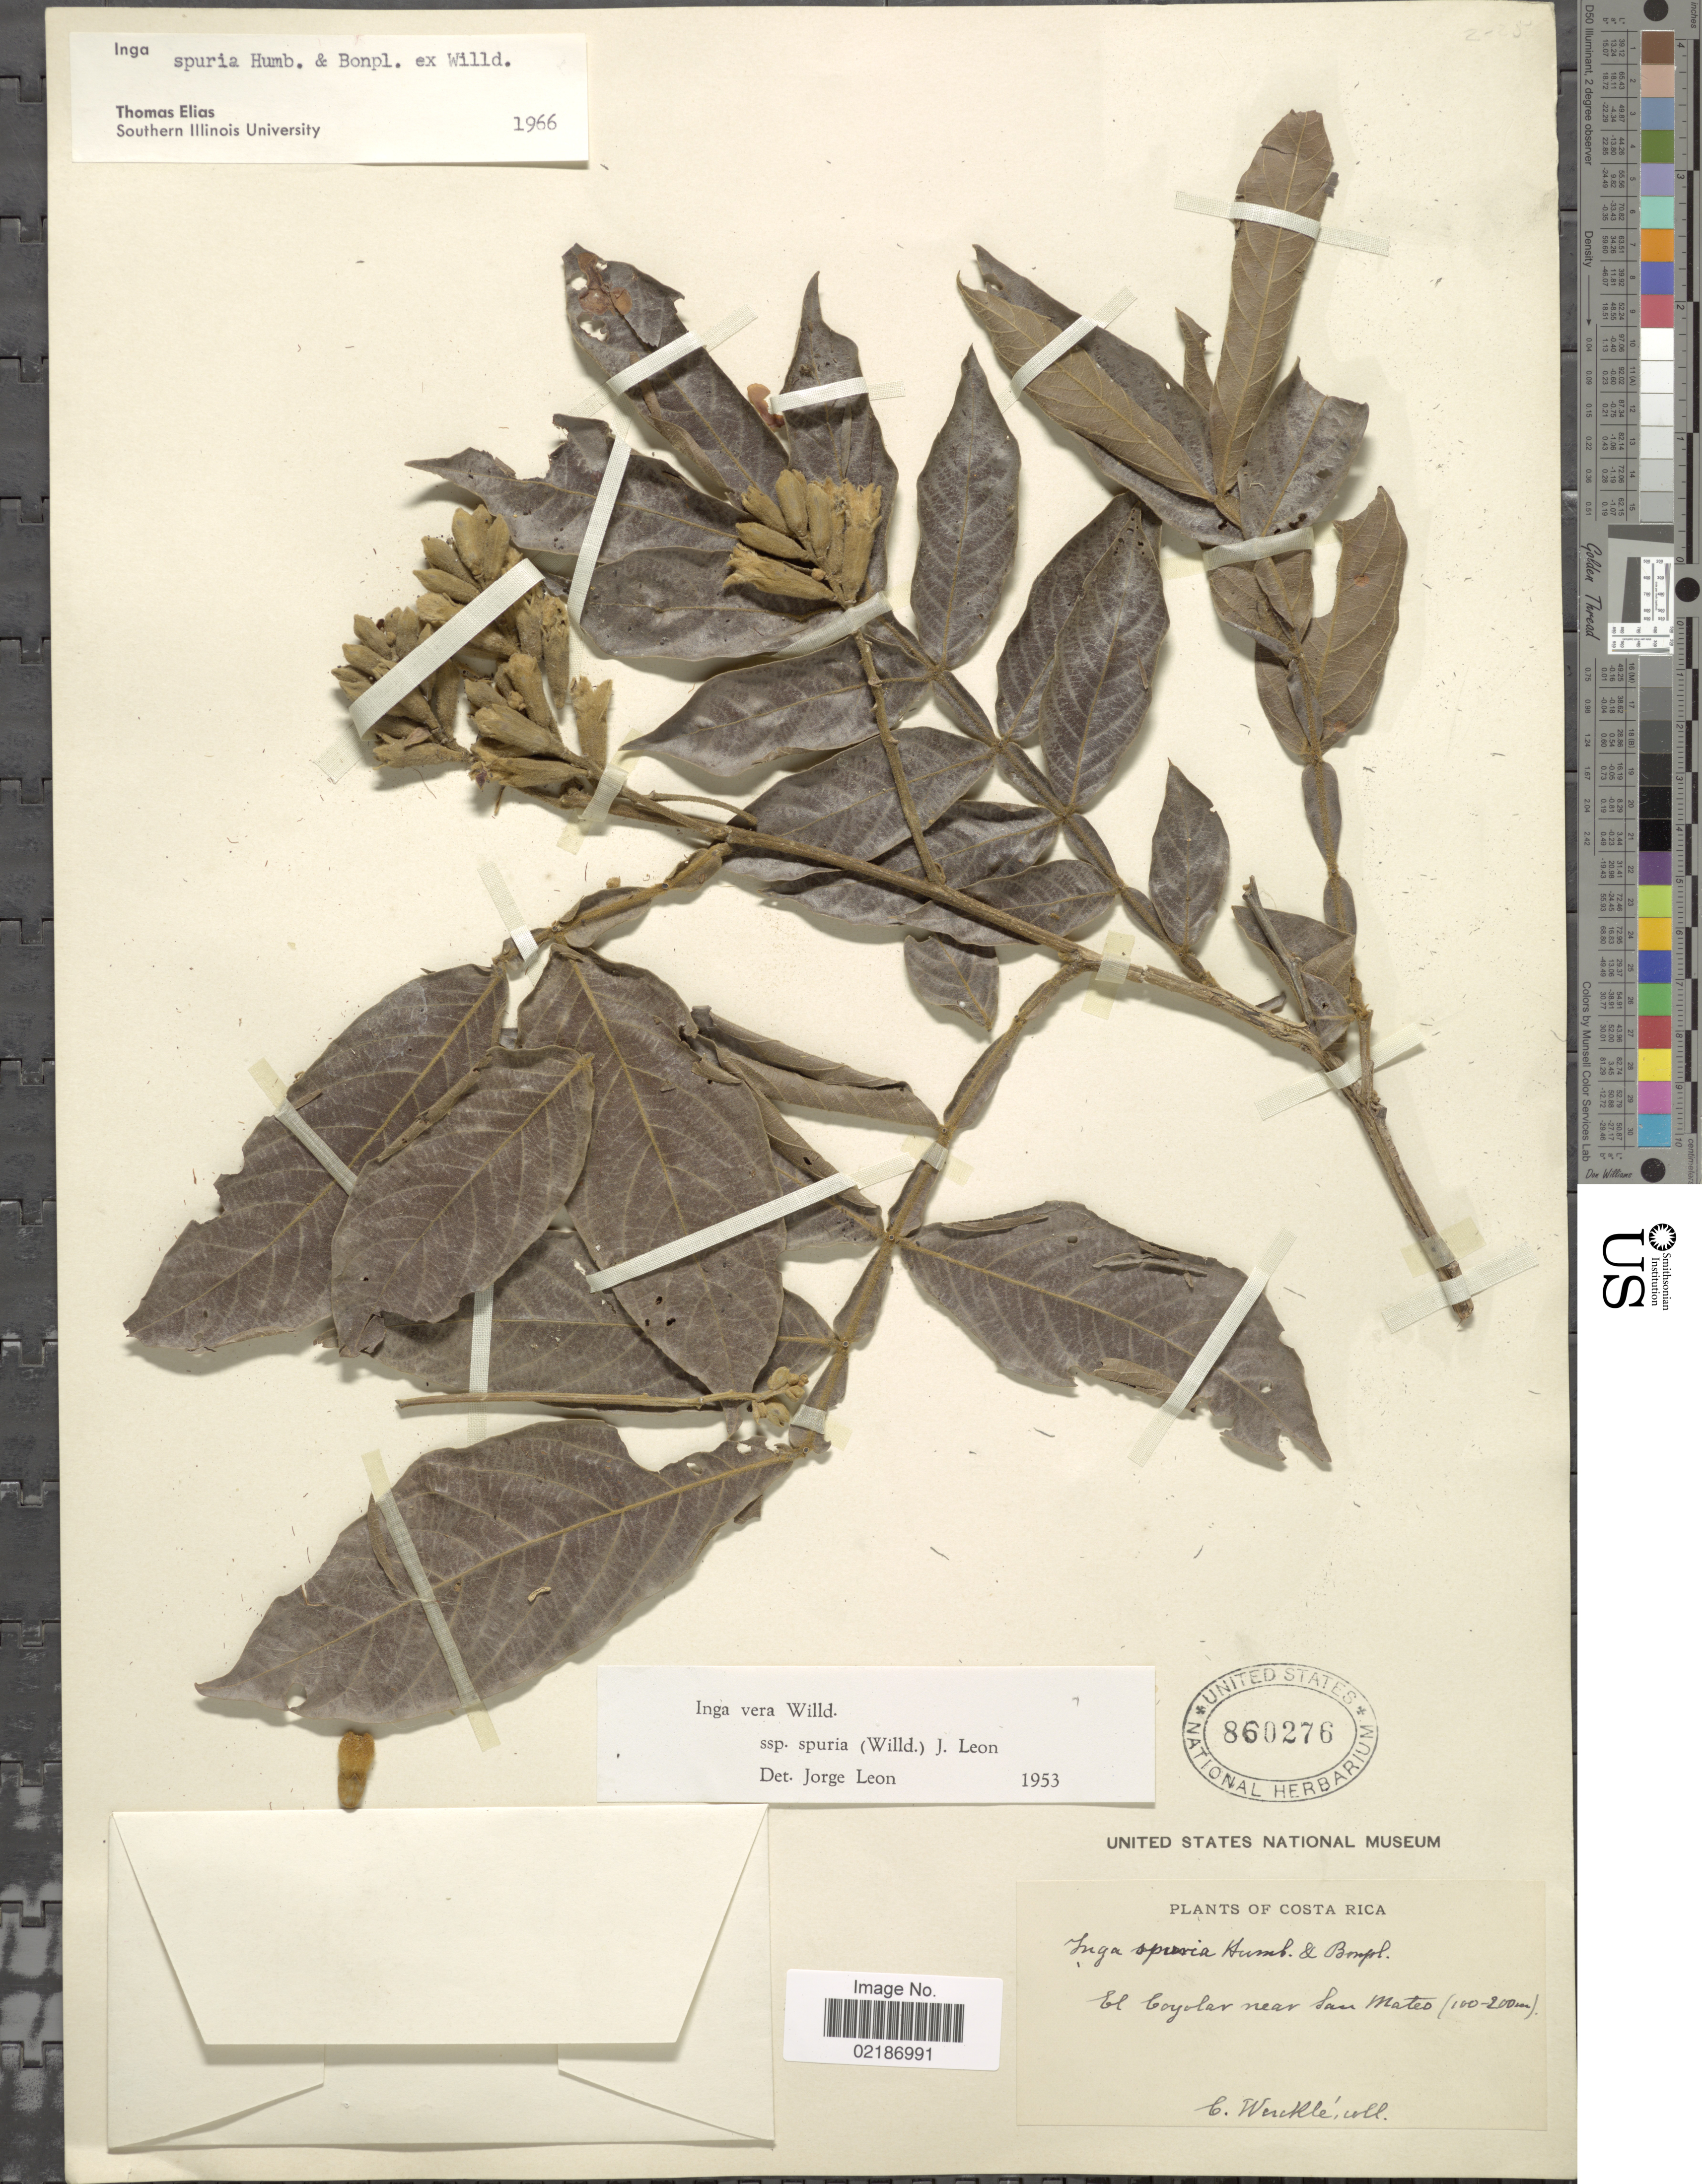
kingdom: Plantae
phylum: Tracheophyta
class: Magnoliopsida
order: Fabales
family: Fabaceae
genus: Inga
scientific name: Inga vera subsp. vera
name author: Willd.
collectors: C. Wercklé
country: Costa Rica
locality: El Coyolar near San Mateo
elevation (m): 100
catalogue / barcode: US 860276